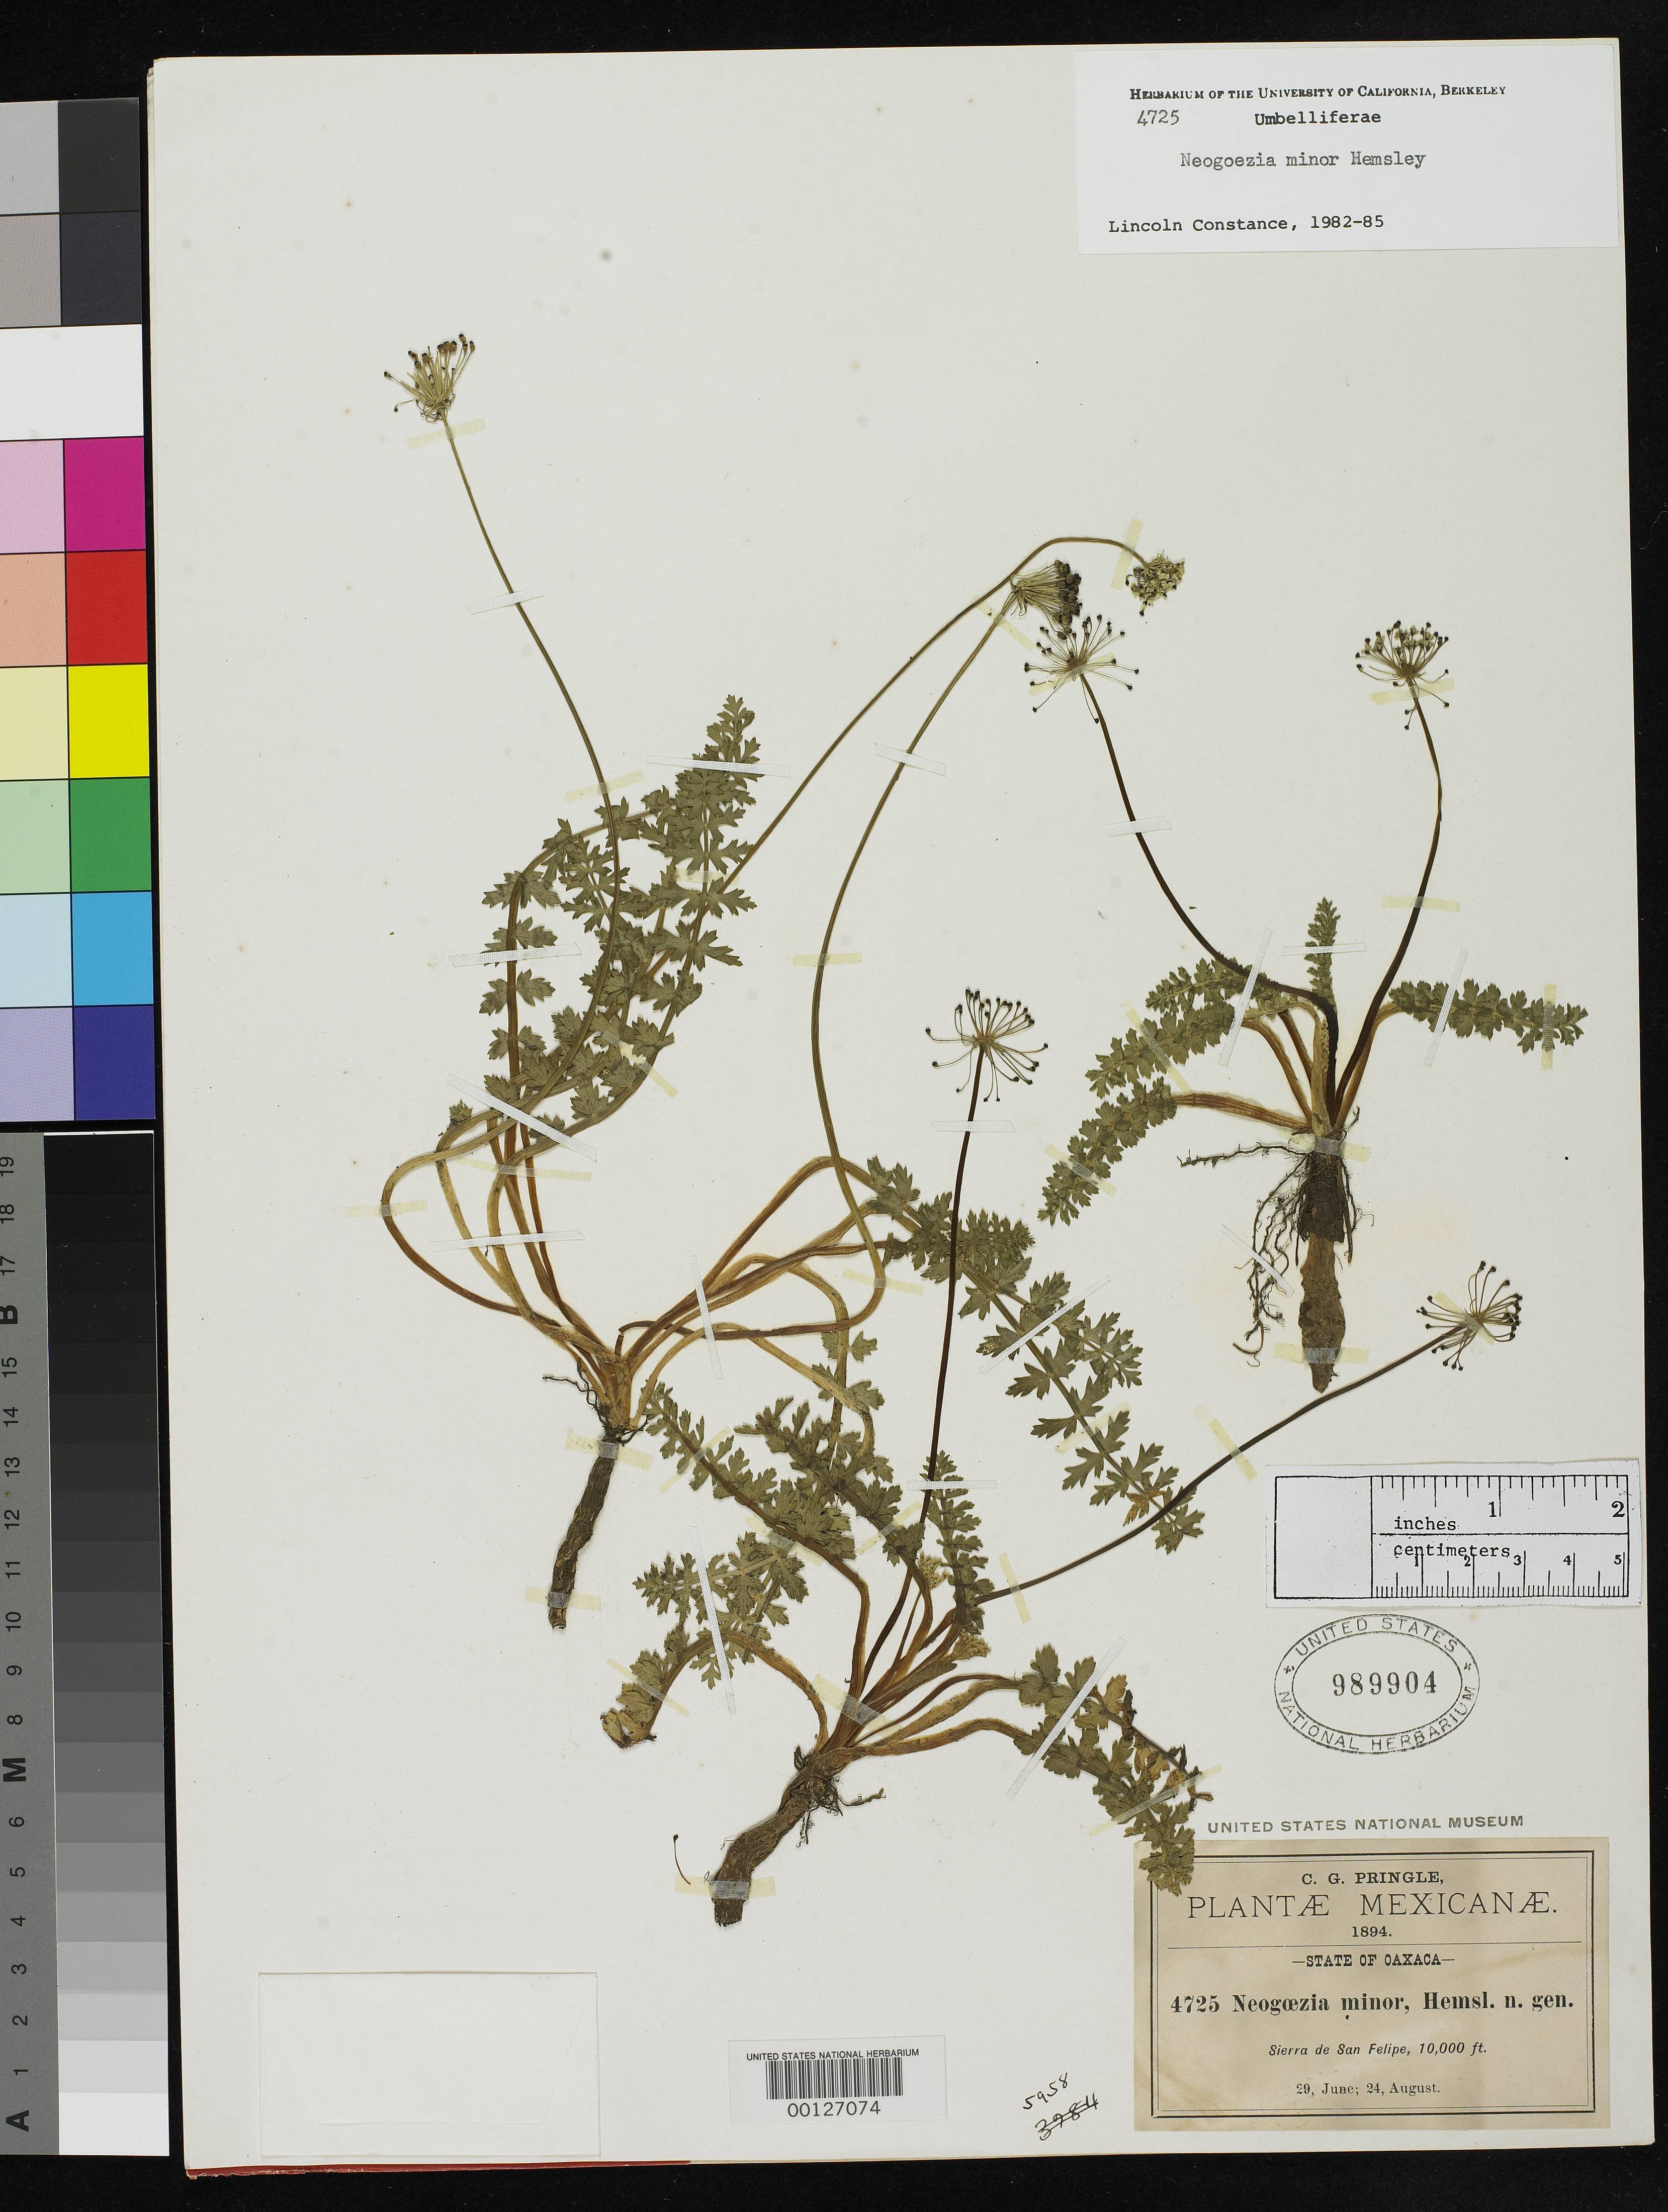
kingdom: Plantae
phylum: Tracheophyta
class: Magnoliopsida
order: Apiales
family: Apiaceae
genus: Neogoezia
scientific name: Neogoezia minor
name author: Hemsl.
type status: Type Collection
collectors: C. G. Pringle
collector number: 4725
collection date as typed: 09 Jun 1894 and 24 Aug 1894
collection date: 1894-06-09,1894-08-24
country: Mexico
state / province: Oaxaca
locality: Sierra de San Felipe.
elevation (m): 3048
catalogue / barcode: US 989904